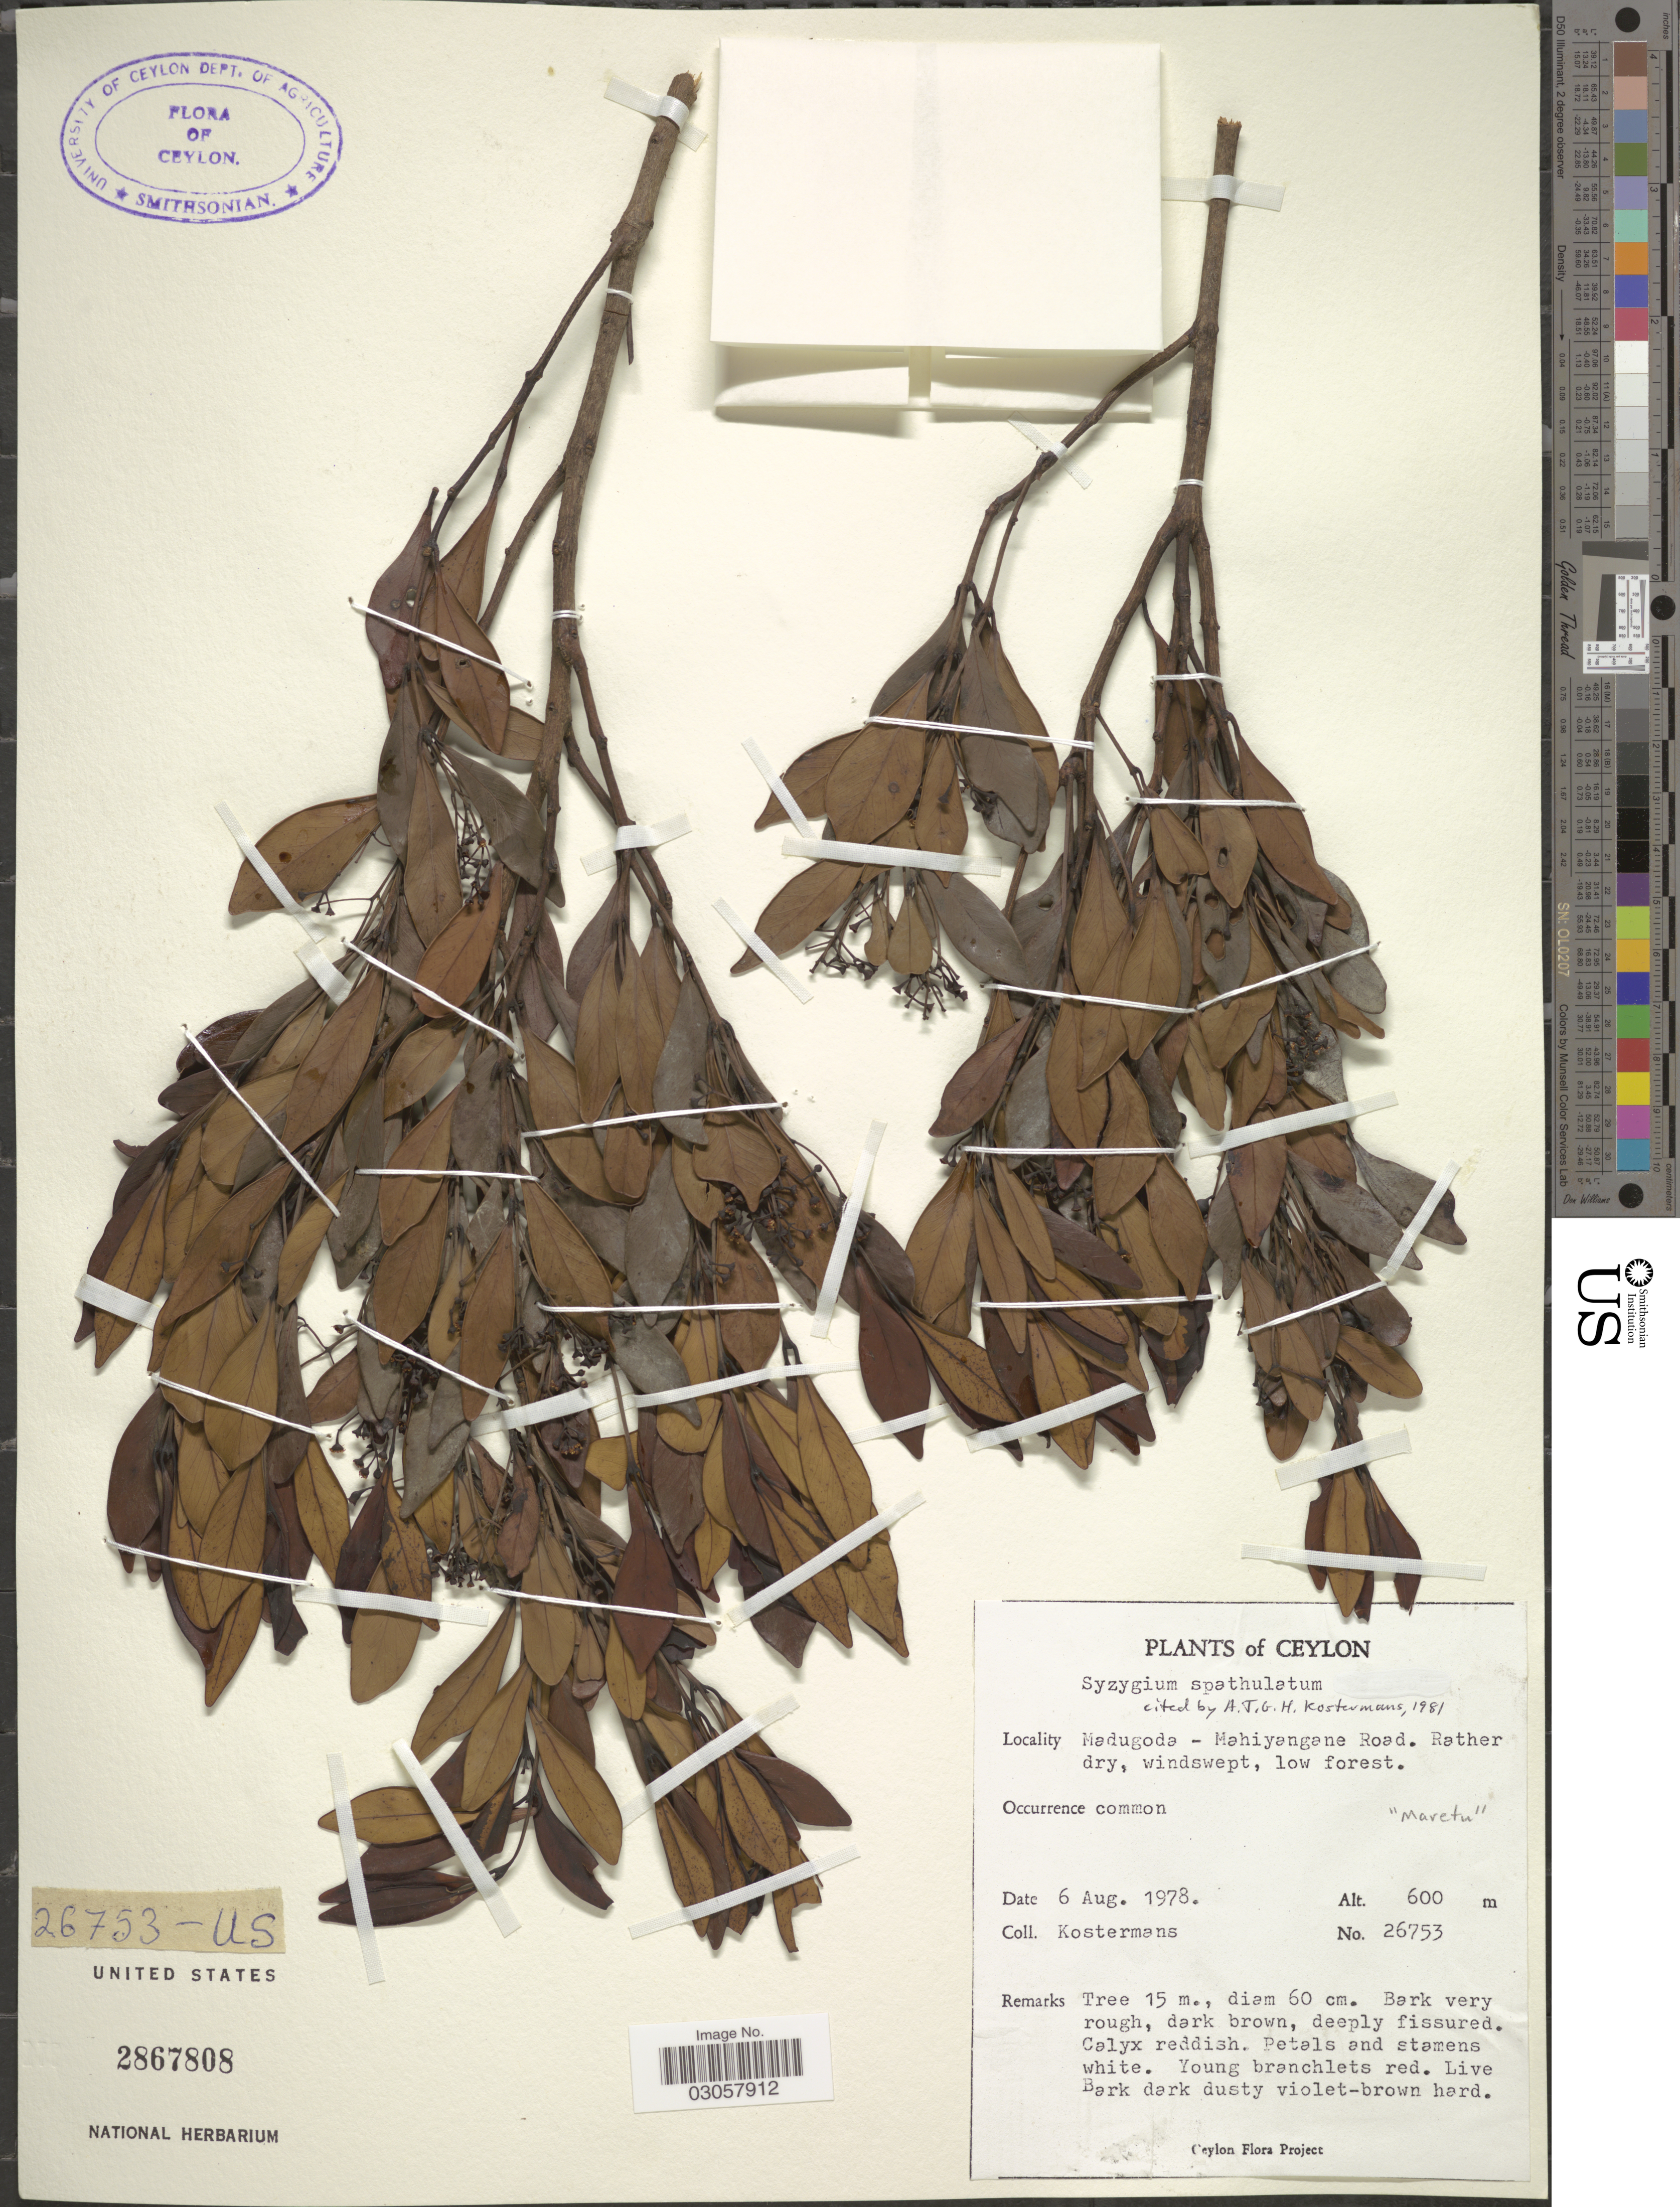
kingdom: Plantae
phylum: Tracheophyta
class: Magnoliopsida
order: Myrtales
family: Myrtaceae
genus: Syzygium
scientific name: Syzygium spathulatum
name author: Thwaites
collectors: Kostermans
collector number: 26753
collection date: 1978-08-06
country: Sri Lanka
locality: Ceylon. Madugoda - Mahiyangane Road. Rather dry, windswept, low forest.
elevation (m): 600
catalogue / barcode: US 2867808